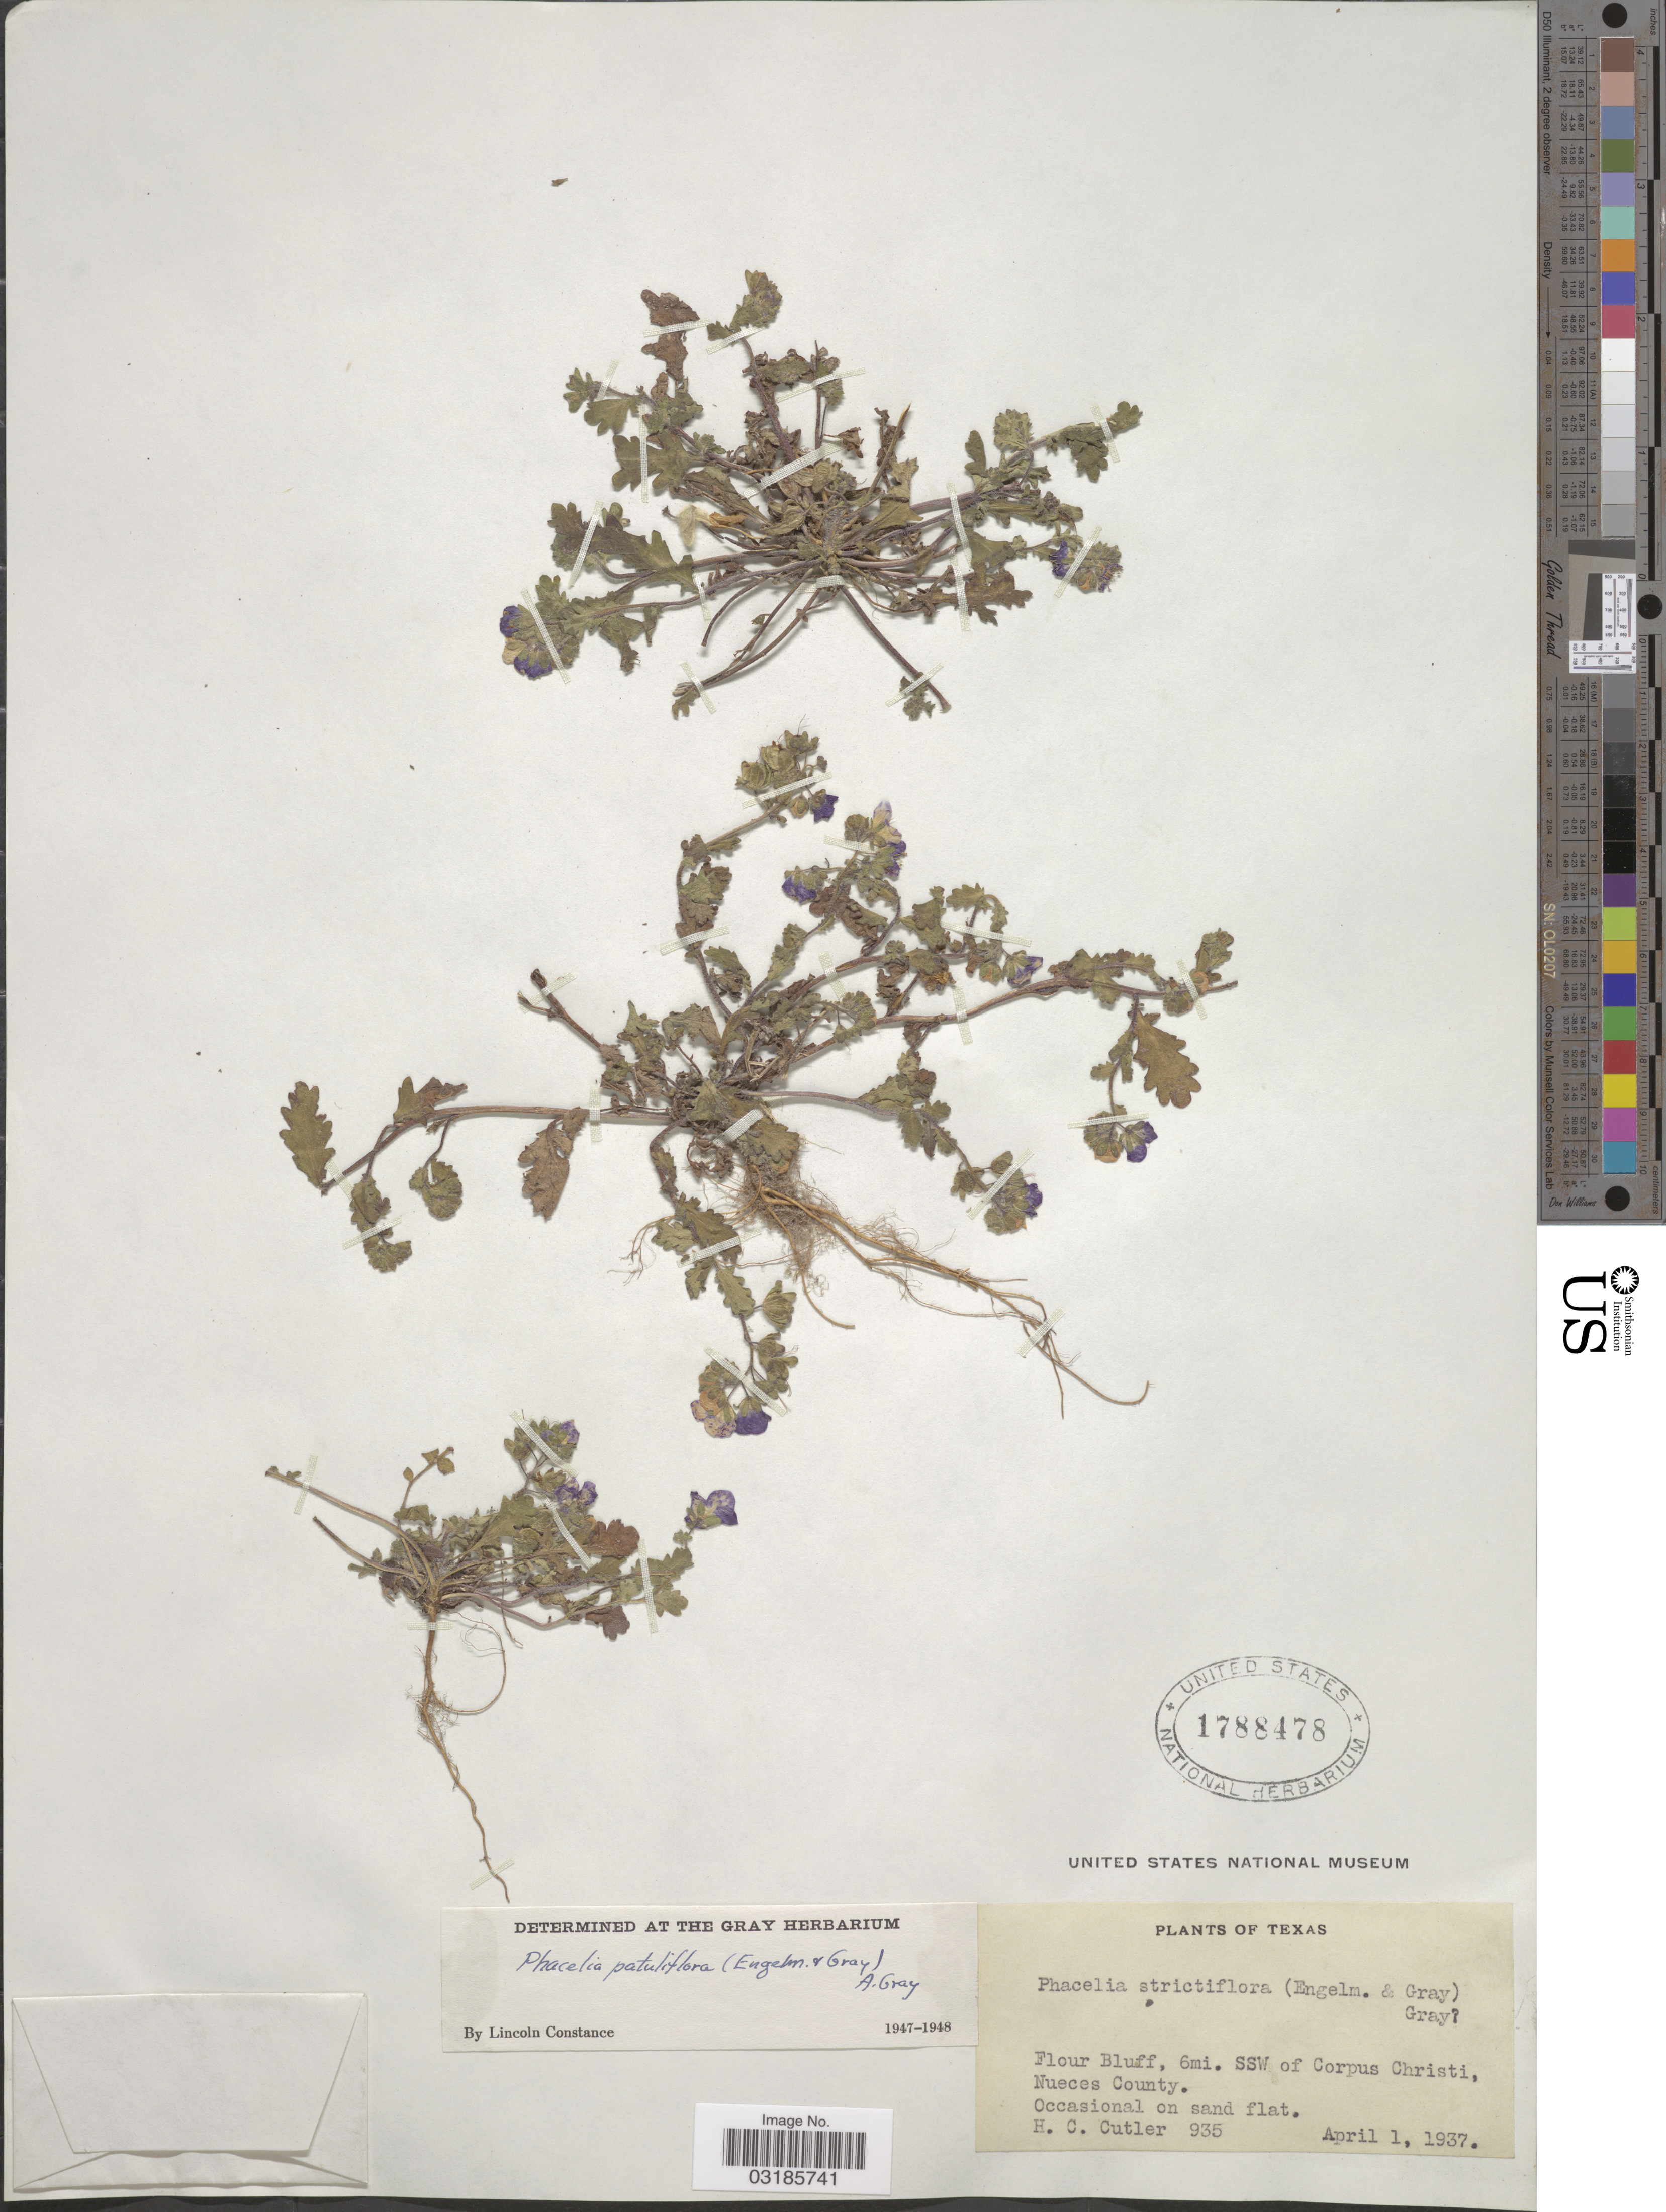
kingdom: Plantae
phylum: Tracheophyta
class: Magnoliopsida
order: Boraginales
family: Hydrophyllaceae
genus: Phacelia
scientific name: Phacelia patuliflora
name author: (Engelm. & A. Gray) A. Gray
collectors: H. C. Cutler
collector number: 935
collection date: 1937-04-01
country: United States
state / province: Texas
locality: Flour Bluff, 6mi. SSW of Corpus Christi, Nueces County. Occasional on sand flat.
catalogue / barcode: US 1788478